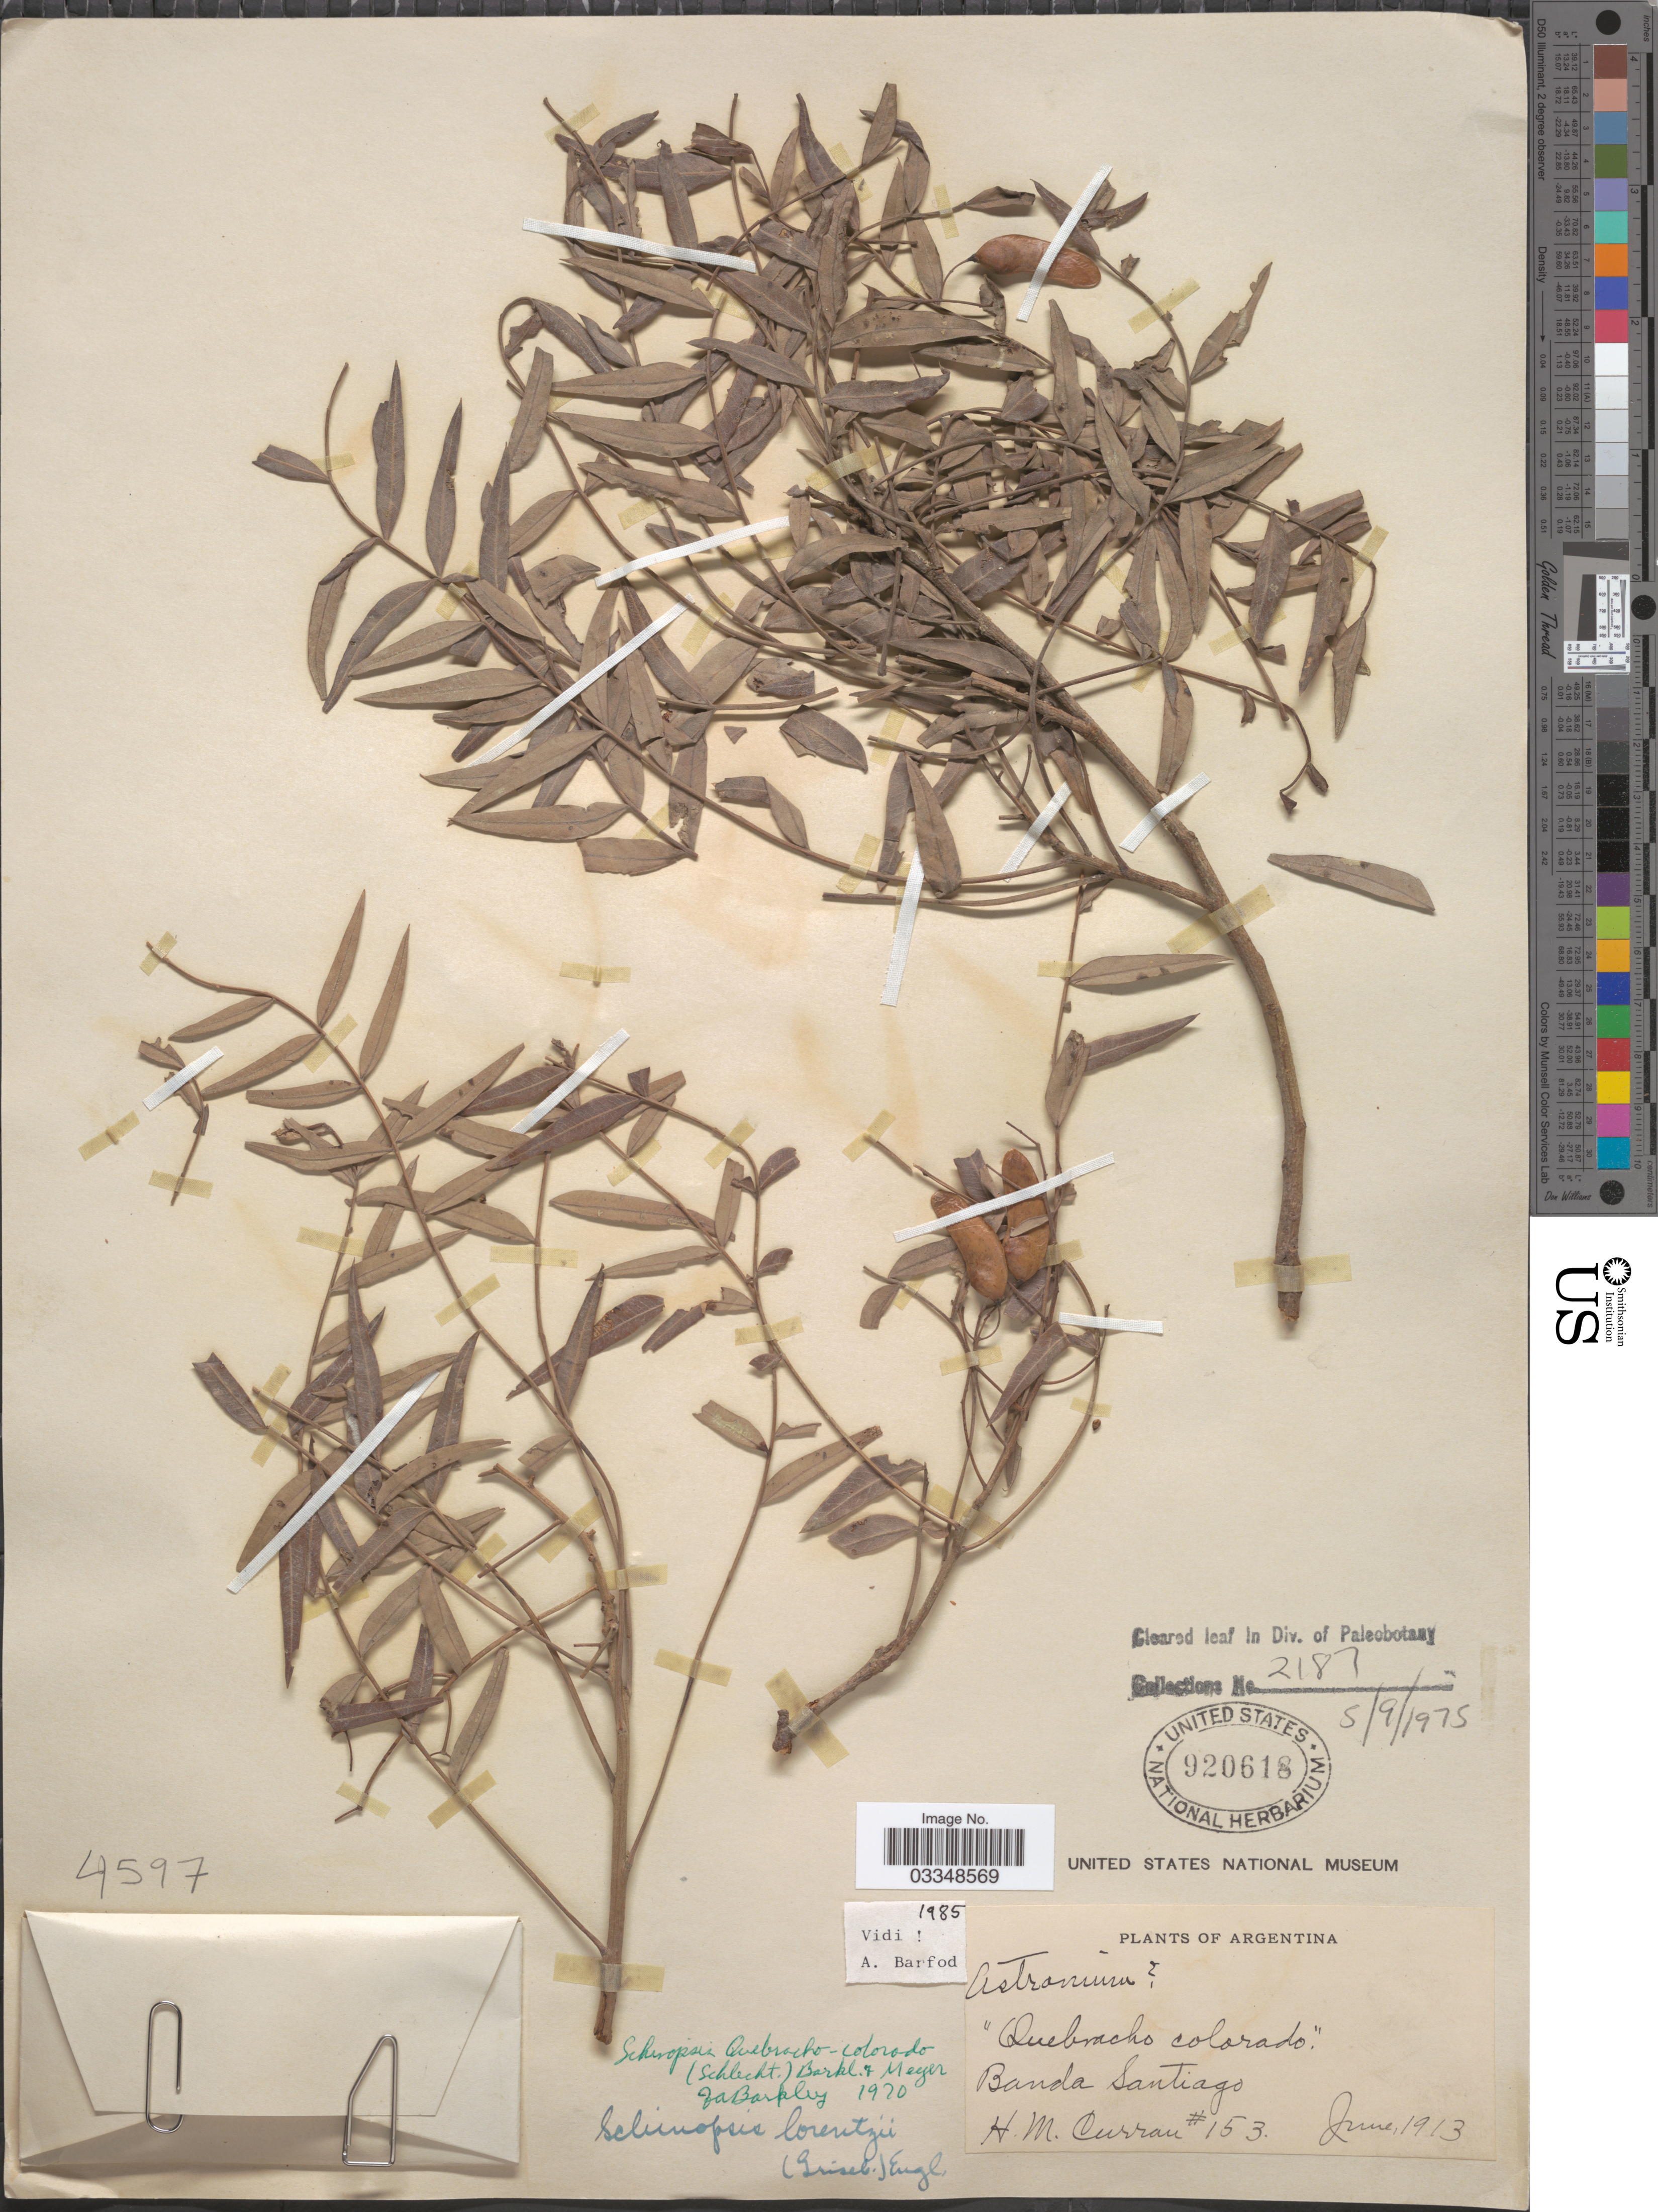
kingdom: Plantae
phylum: Tracheophyta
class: Magnoliopsida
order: Sapindales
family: Anacardiaceae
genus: Schinopsis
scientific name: Schinopsis quebracho-colorado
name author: F.A. Barkley & T. Mey.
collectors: H. M. Curran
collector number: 153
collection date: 1913-06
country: Argentina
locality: Banda Santiago.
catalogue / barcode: US 920618